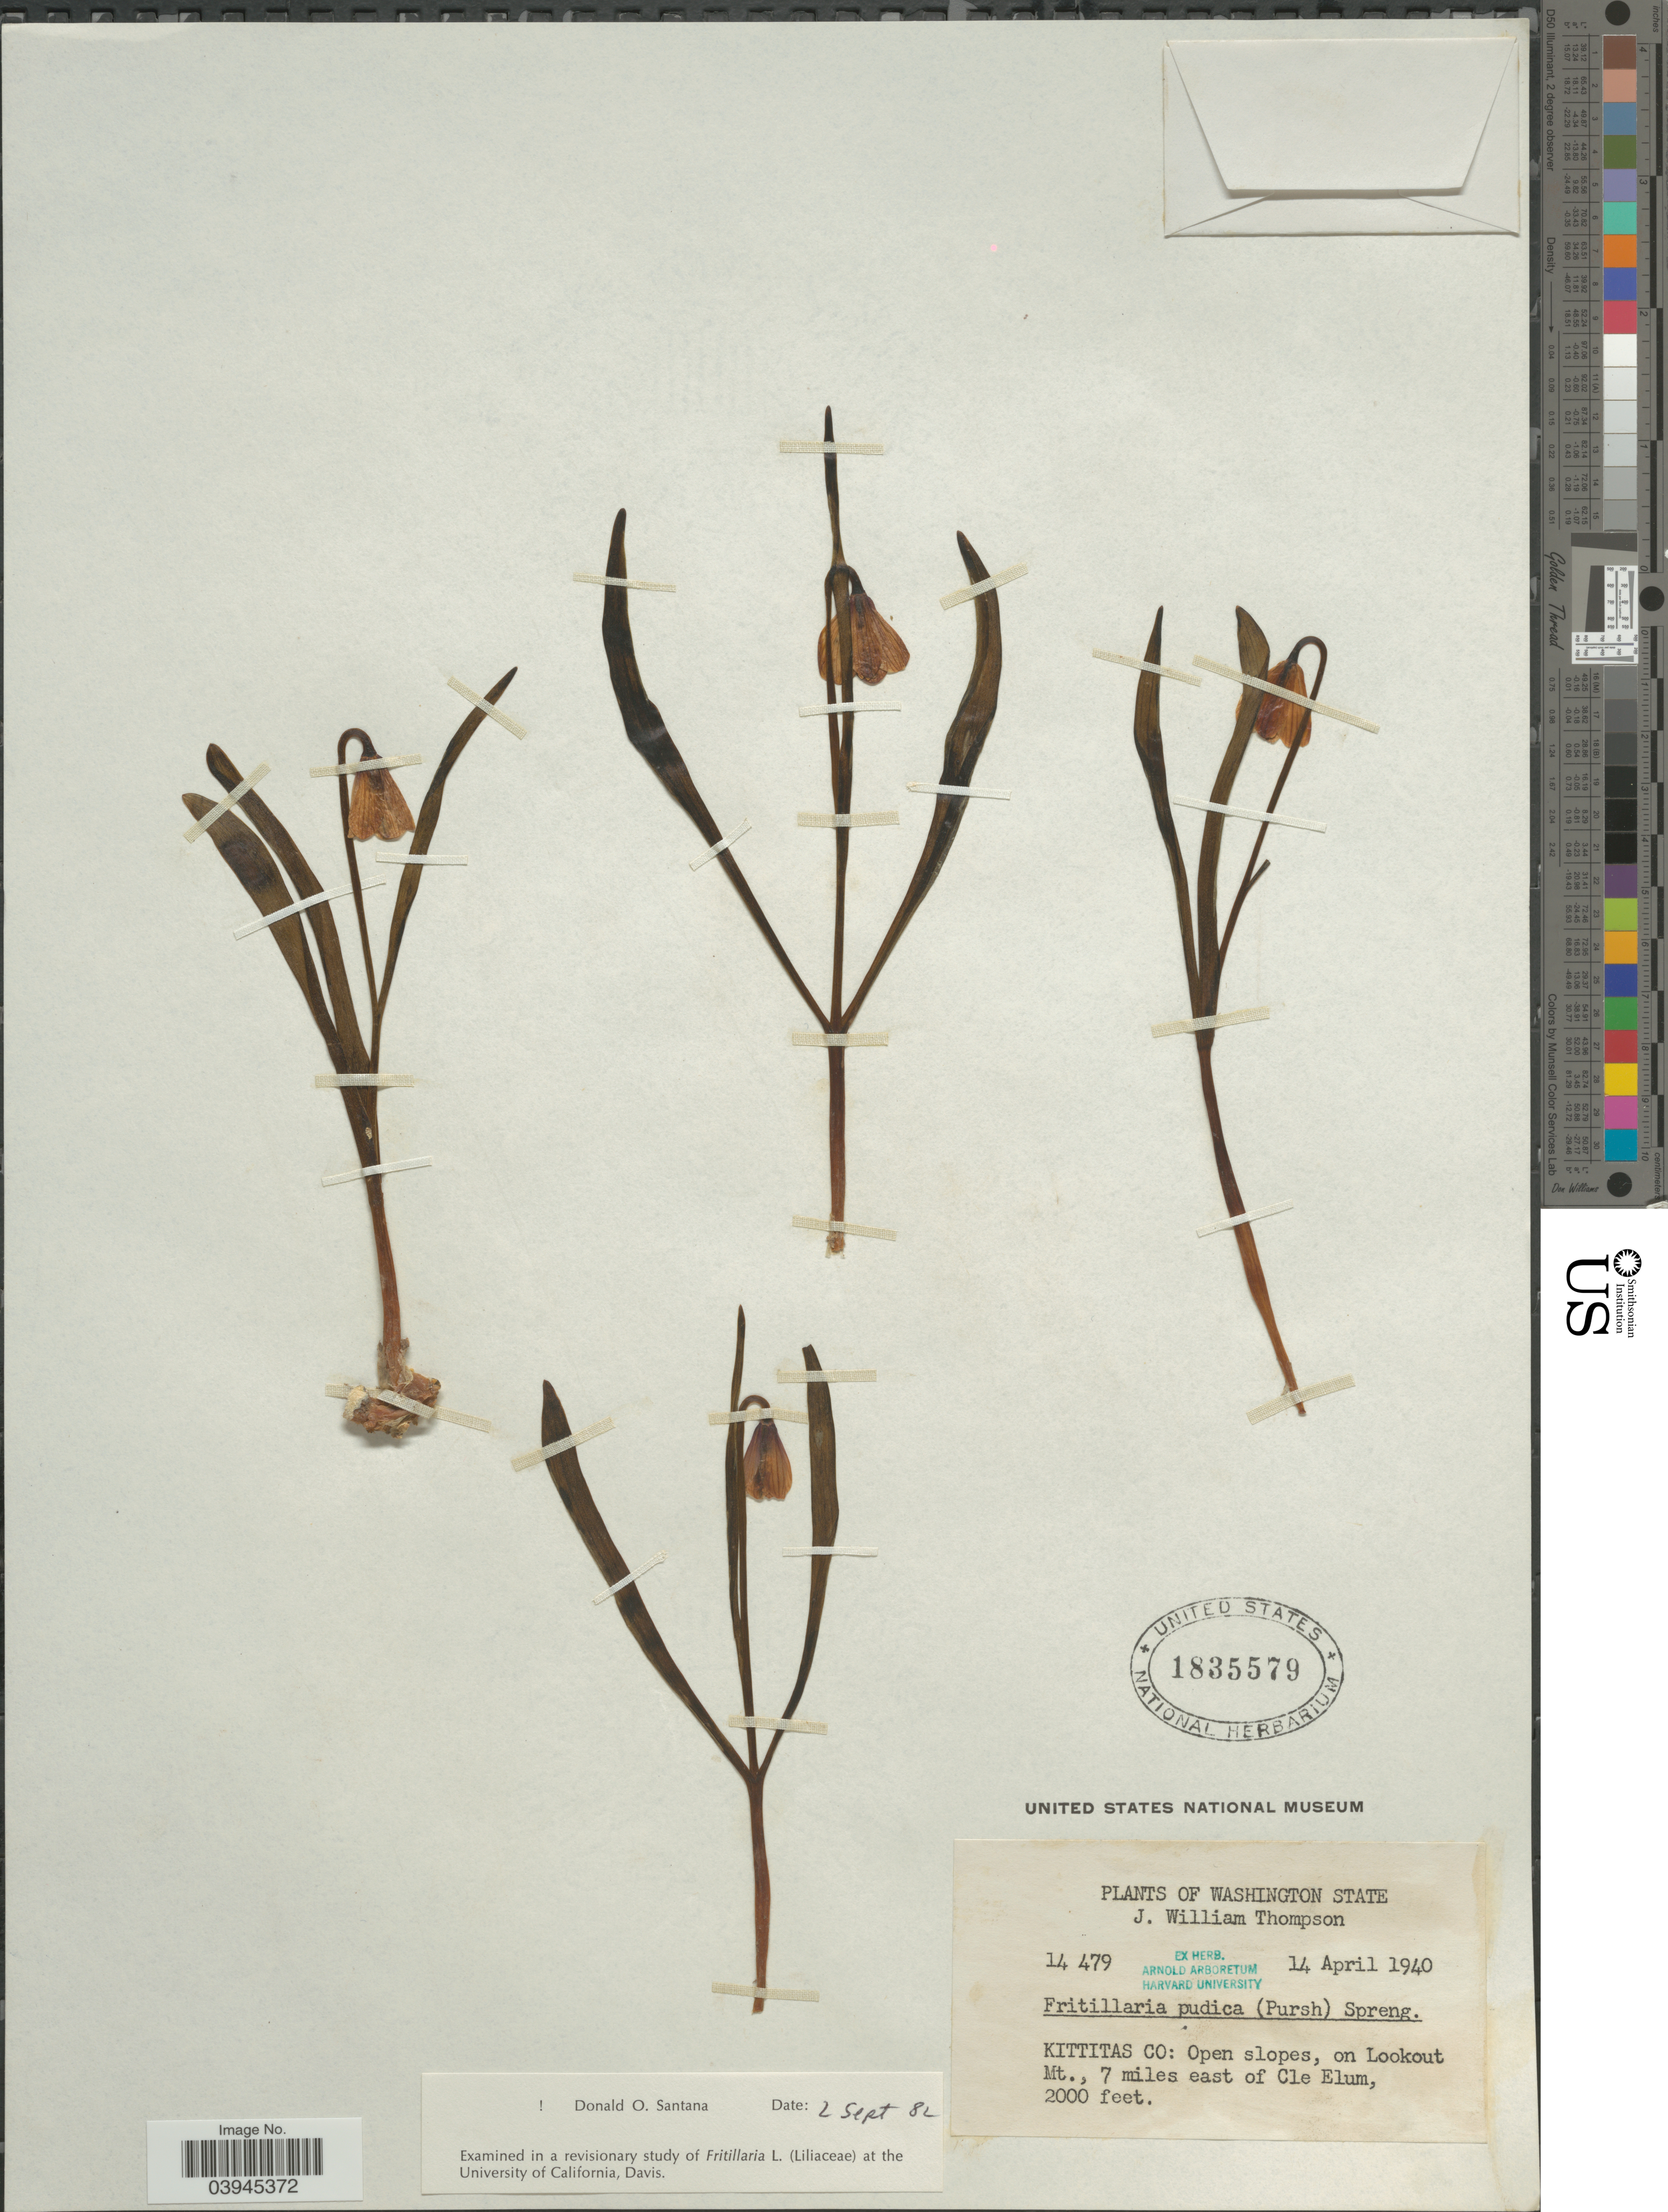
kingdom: Plantae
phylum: Tracheophyta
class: Liliopsida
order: Liliales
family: Liliaceae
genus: Fritillaria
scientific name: Fritillaria pudica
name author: (Pursh) Spreng.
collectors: J. W. Thompson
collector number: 14479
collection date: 1940-04-14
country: United States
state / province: Washington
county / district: Kittitas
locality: Kittitas Co: on Lookout Mt., 7 miles east of Cle Elum.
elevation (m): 610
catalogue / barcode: US 1835579